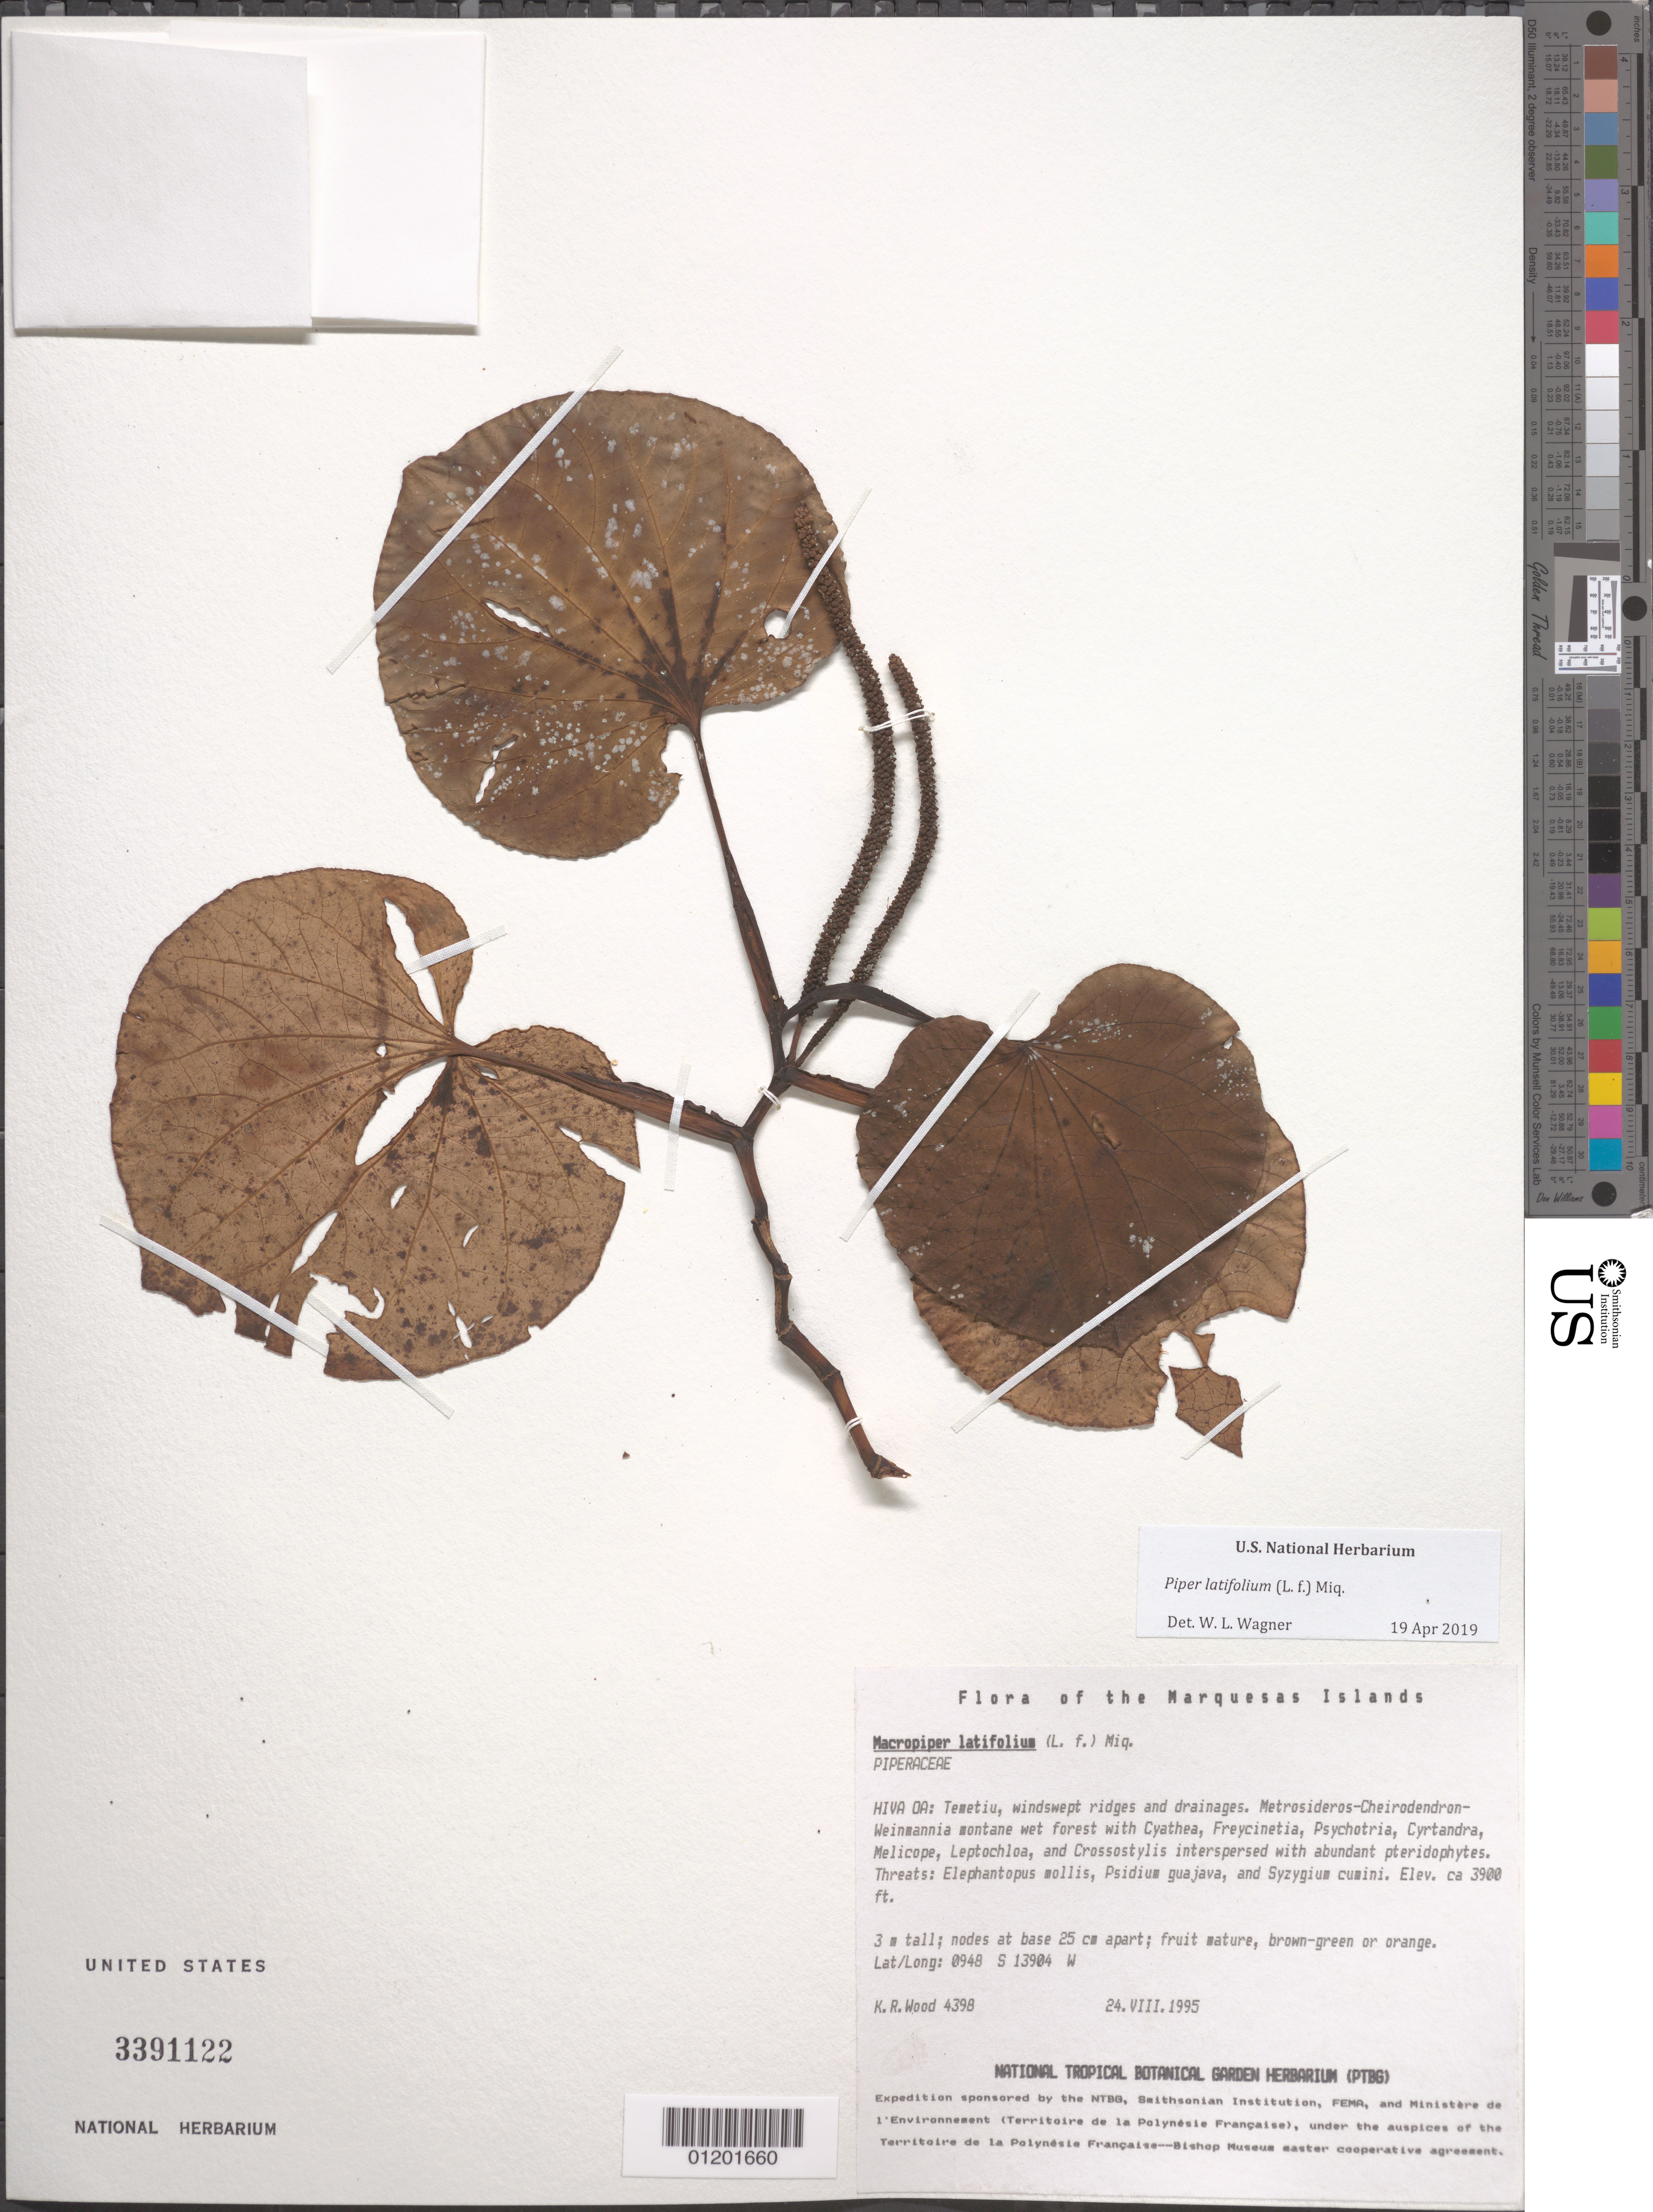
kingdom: Plantae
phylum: Tracheophyta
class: Magnoliopsida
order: Piperales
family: Piperaceae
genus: Piper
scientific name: Piper latifolium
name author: L. f.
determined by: Wagner, W. L., (BOT), Smithsonian Institution - National Museum of Natural History (UNITED STATES)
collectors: K. R. Wood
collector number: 4398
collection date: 1995-08-24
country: French Polynesia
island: Hiva Oa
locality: Temetiu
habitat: Windswept ridges and drainages. In Metrosideros - Cheirodendron - Weinmannia montane wet forest and Cyathea - Freycinetia interspersed with rich pteridophyte forests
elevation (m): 1189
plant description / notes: Elaphantopsis mollis, Psidium guajava, Syzygium cuminii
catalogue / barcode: US 3391122